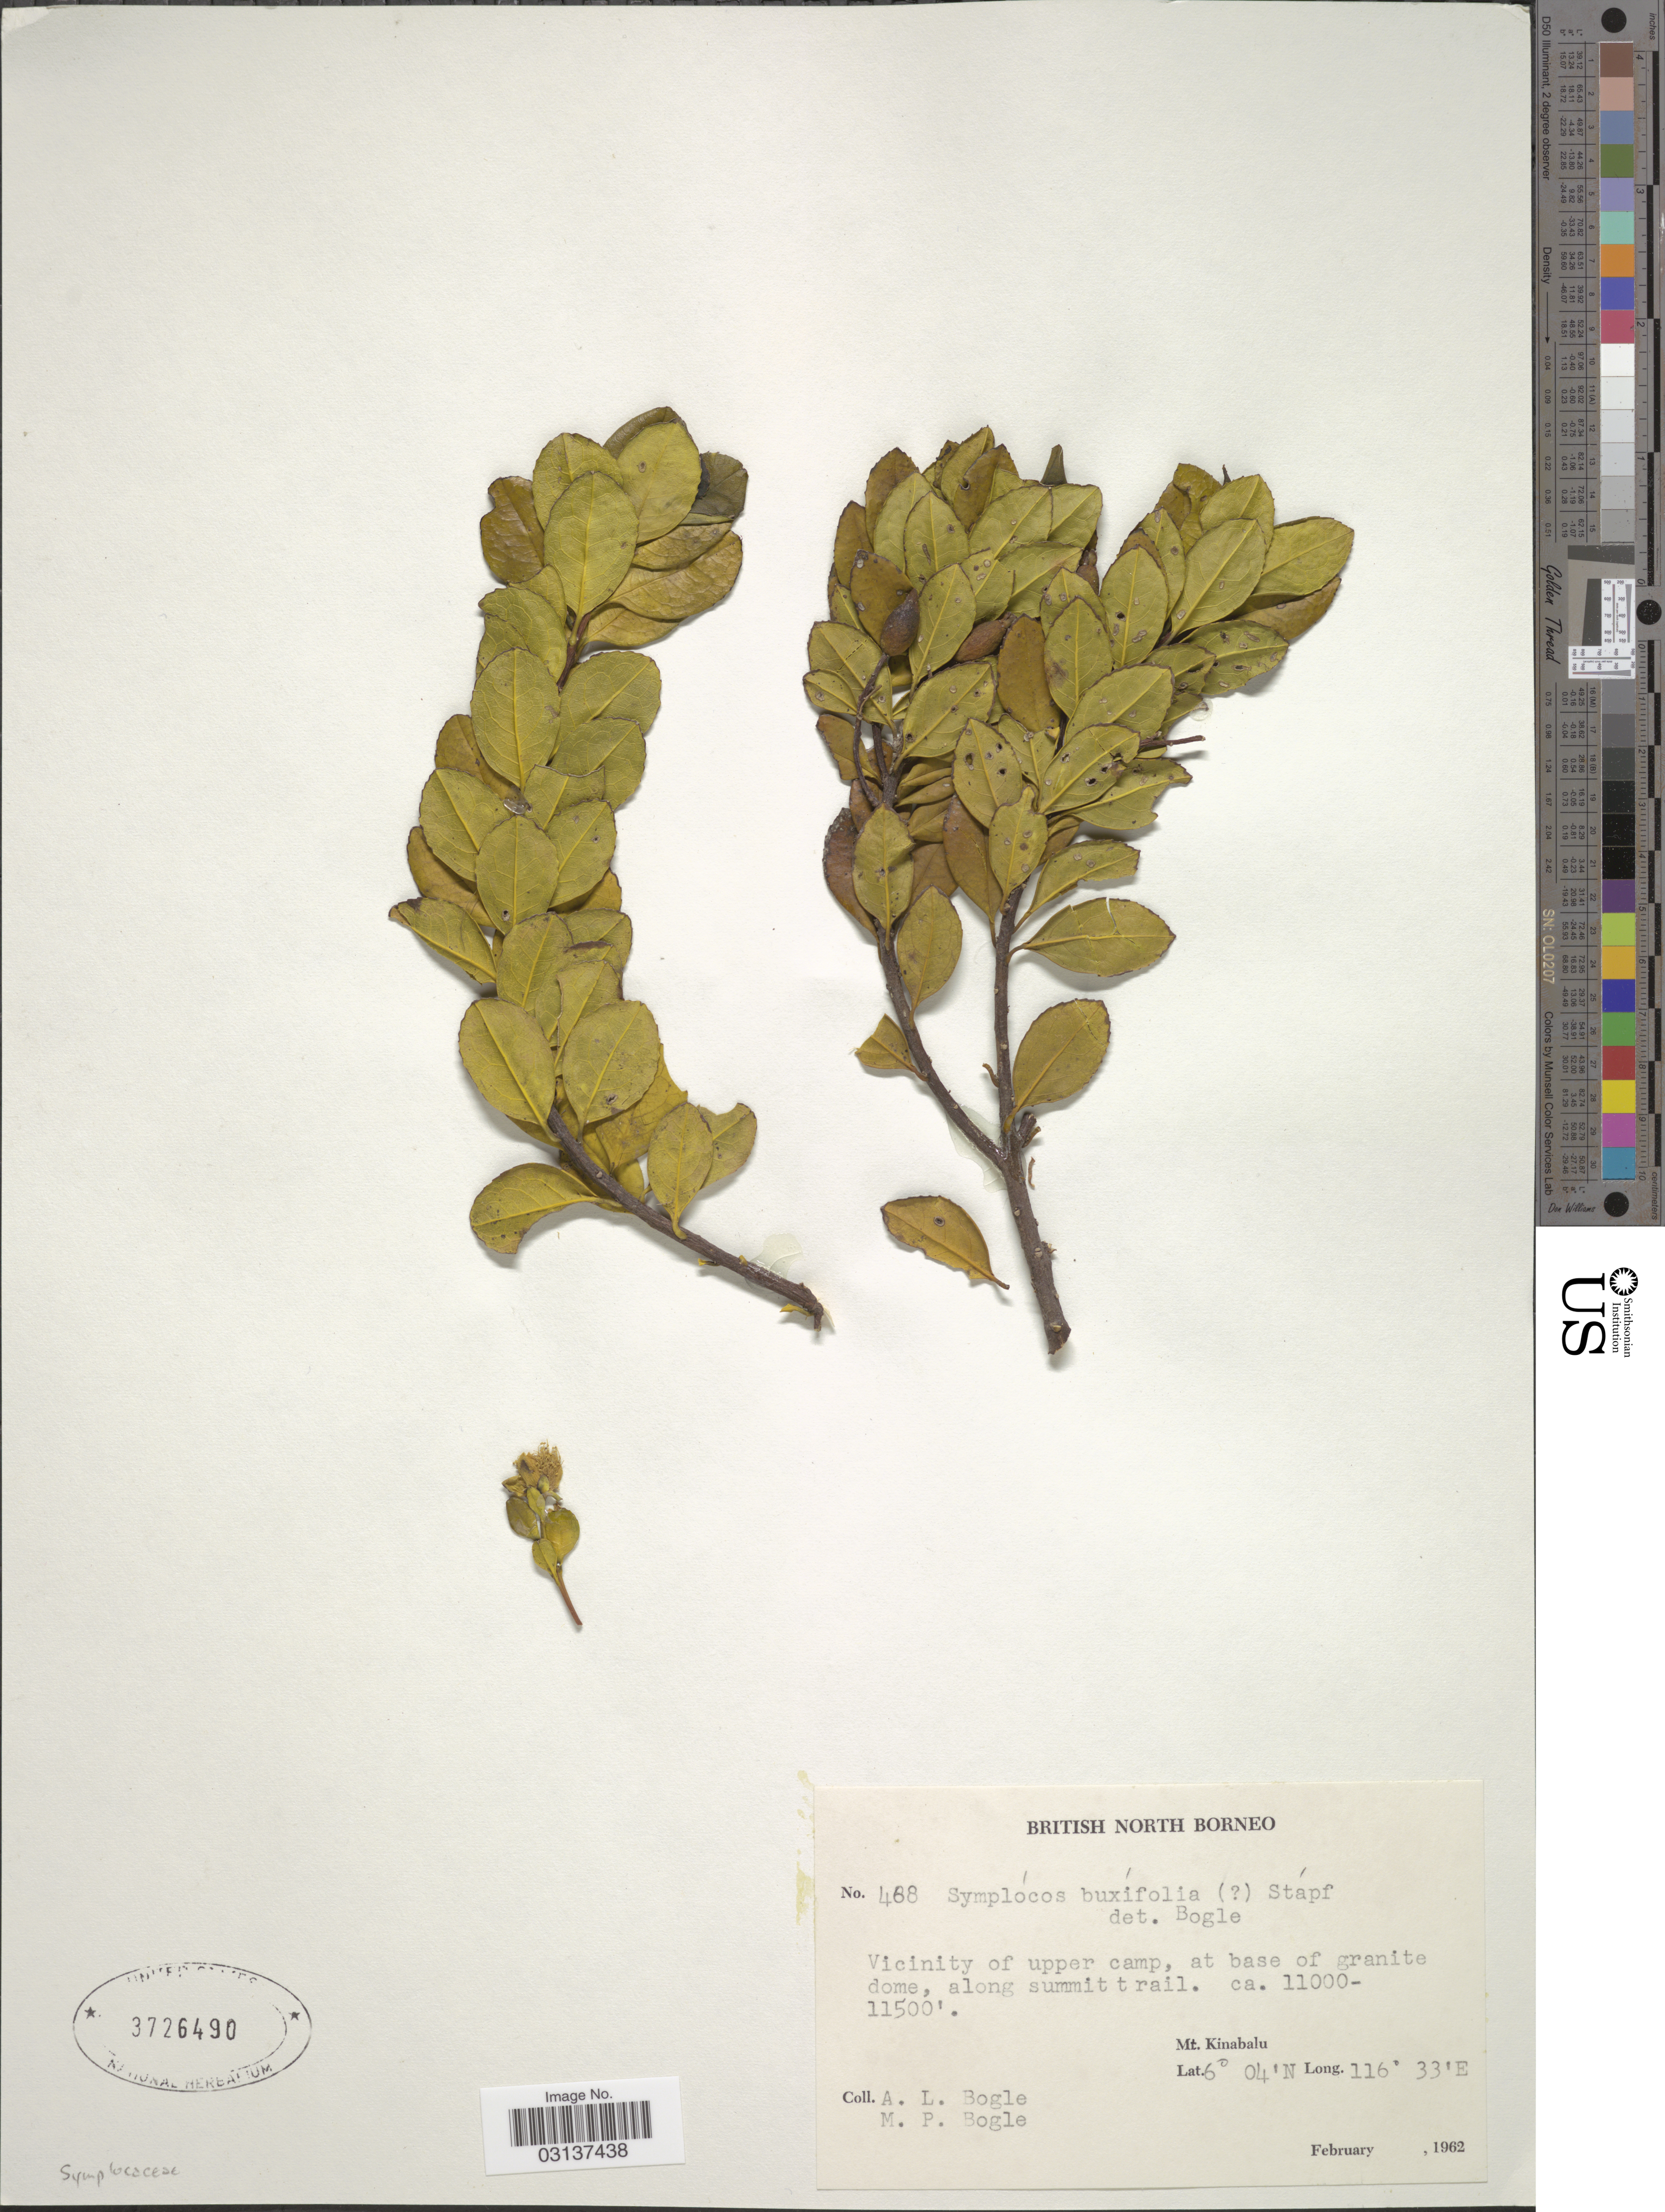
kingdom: Plantae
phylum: Tracheophyta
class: Magnoliopsida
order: Ericales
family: Symplocaceae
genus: Symplocos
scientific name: Symplocos buxifolia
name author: Stapf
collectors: Bogle, A.L. & M. Bogle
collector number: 488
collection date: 1962-02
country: Malaysia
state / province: Sabah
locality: British North Borneo, Vicinity of upper camp, at base of granite dome, along summit trail, Mt. Kinabalu.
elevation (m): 3353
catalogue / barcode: US 3726490